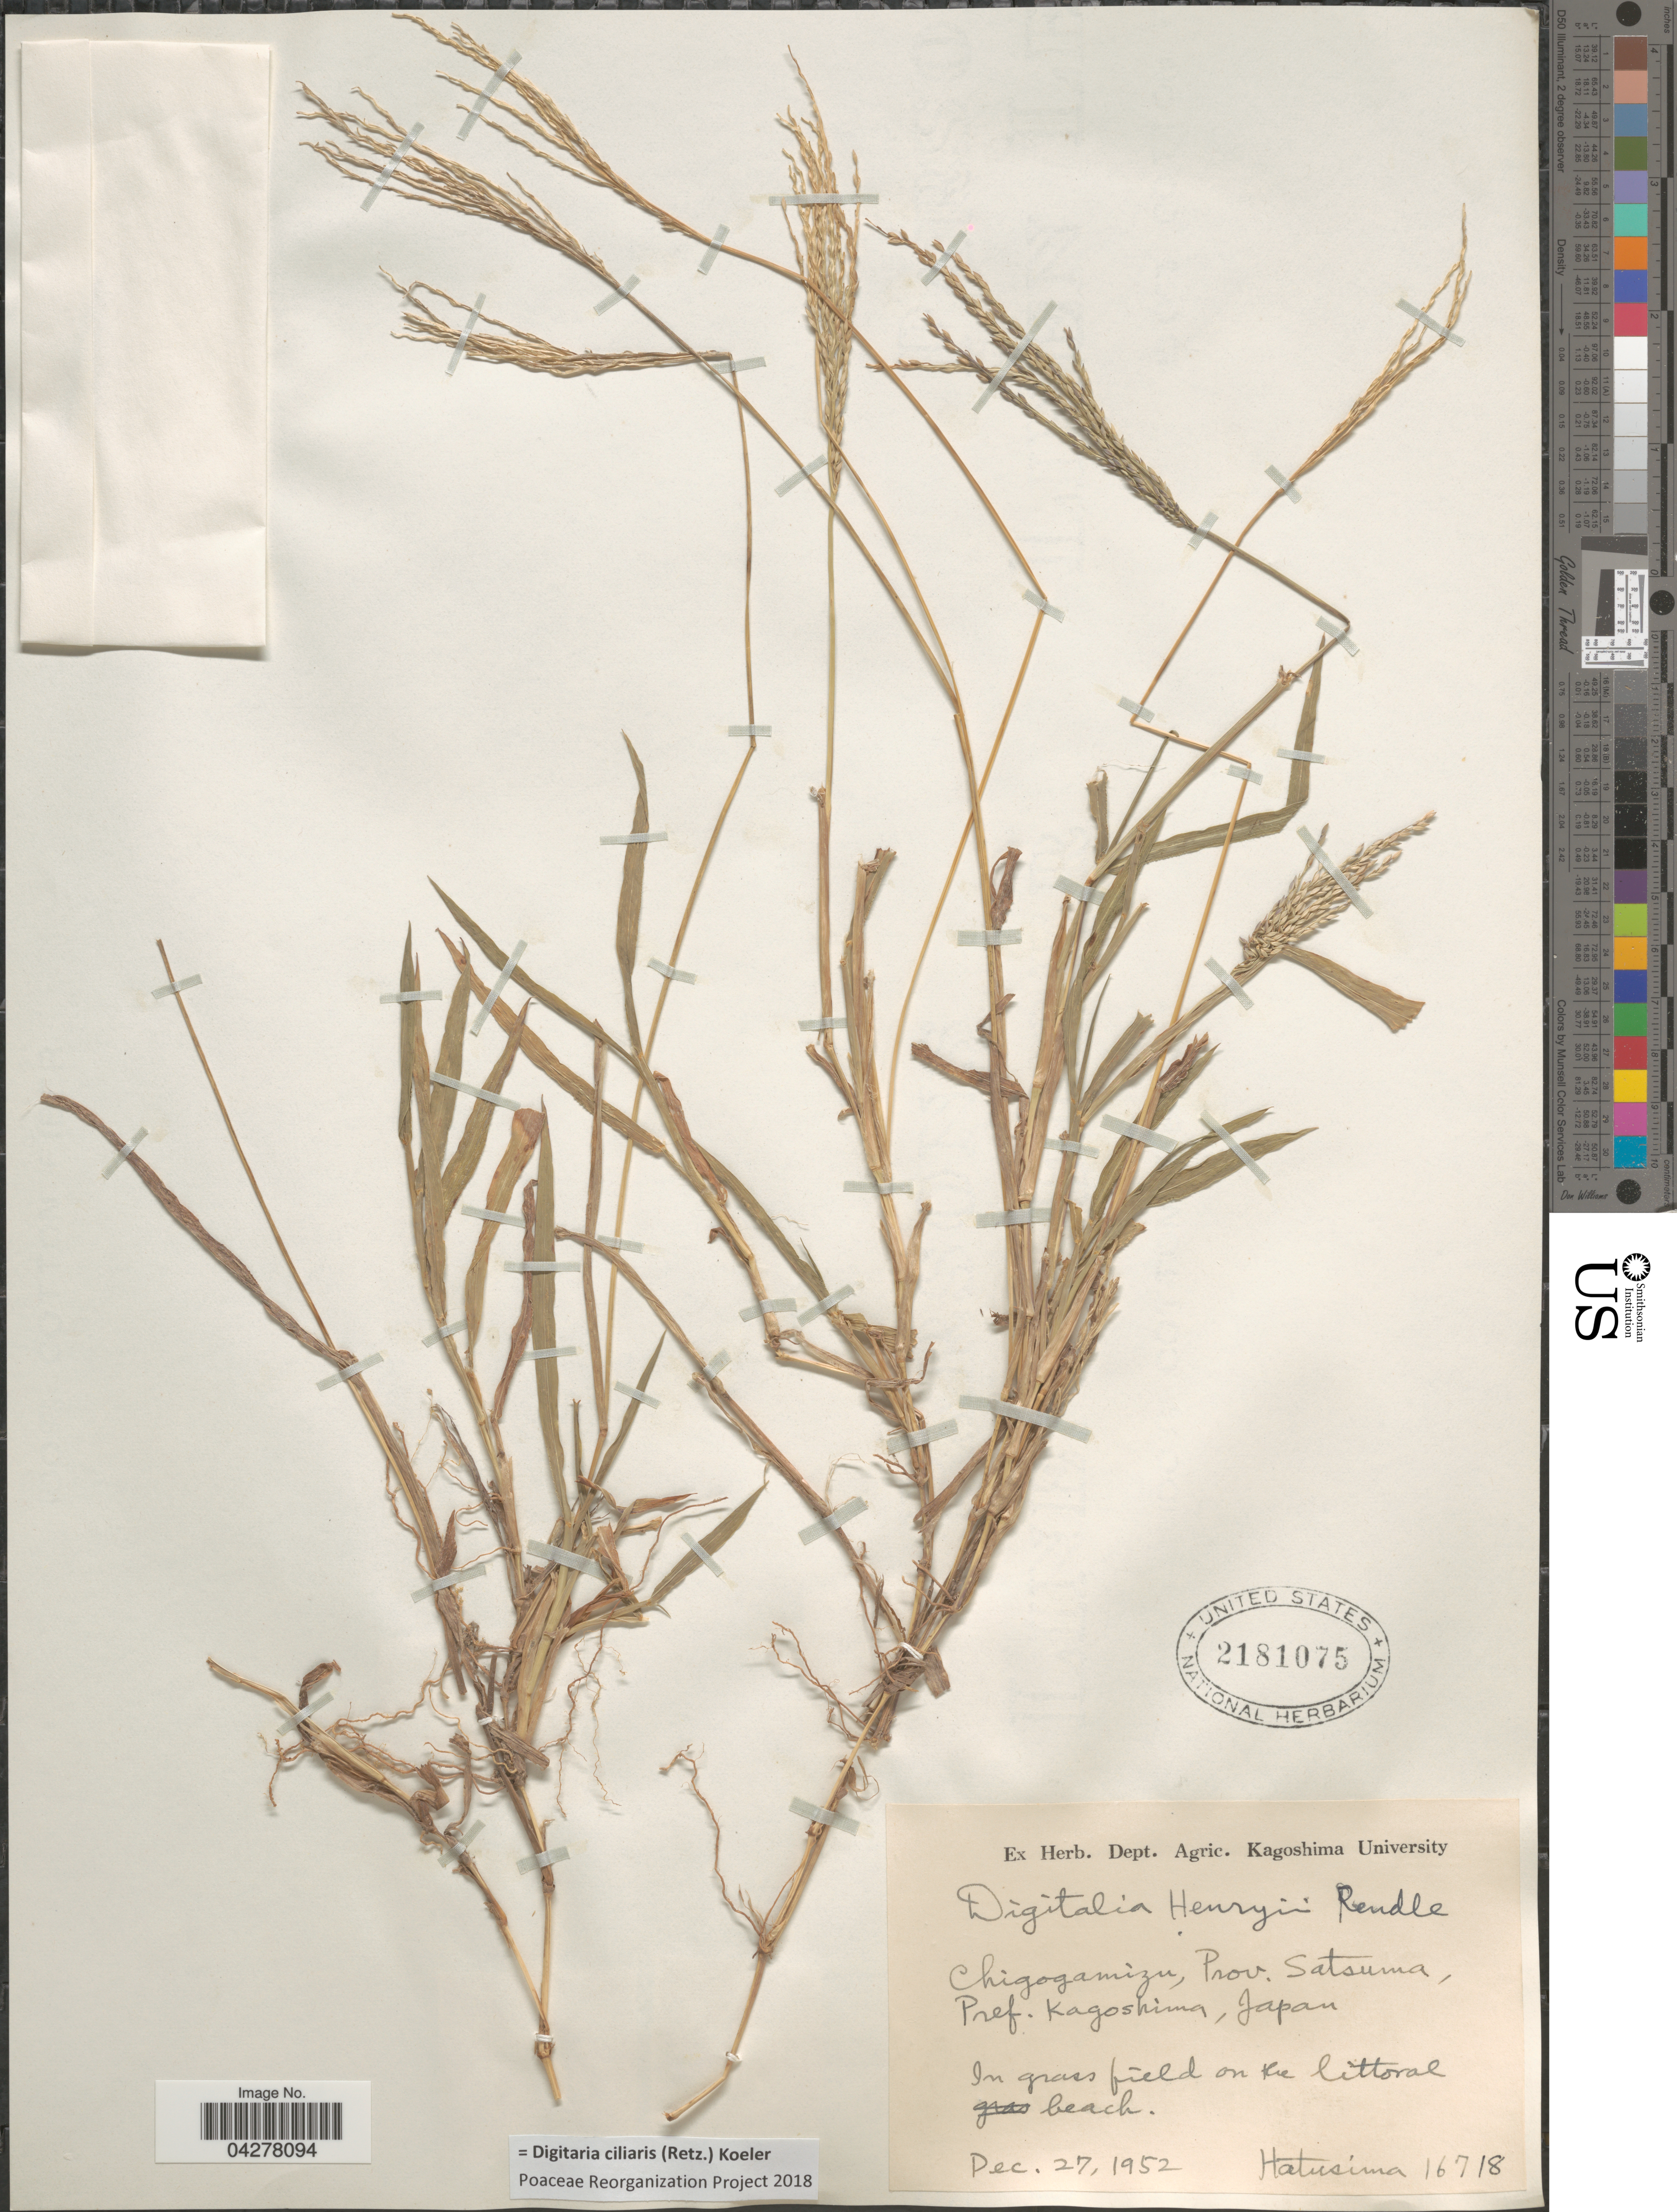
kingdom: Plantae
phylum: Tracheophyta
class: Liliopsida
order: Poales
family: Poaceae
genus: Digitaria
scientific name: Digitaria ciliaris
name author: (Retz.) Koeler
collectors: -. Hatusima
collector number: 16718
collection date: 1952-12-27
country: Japan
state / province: Kagosima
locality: Chigogamizu, Prov. Satsuma, Pref. Kagoshima. In grass field on the littoral beach.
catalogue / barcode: US 2181075